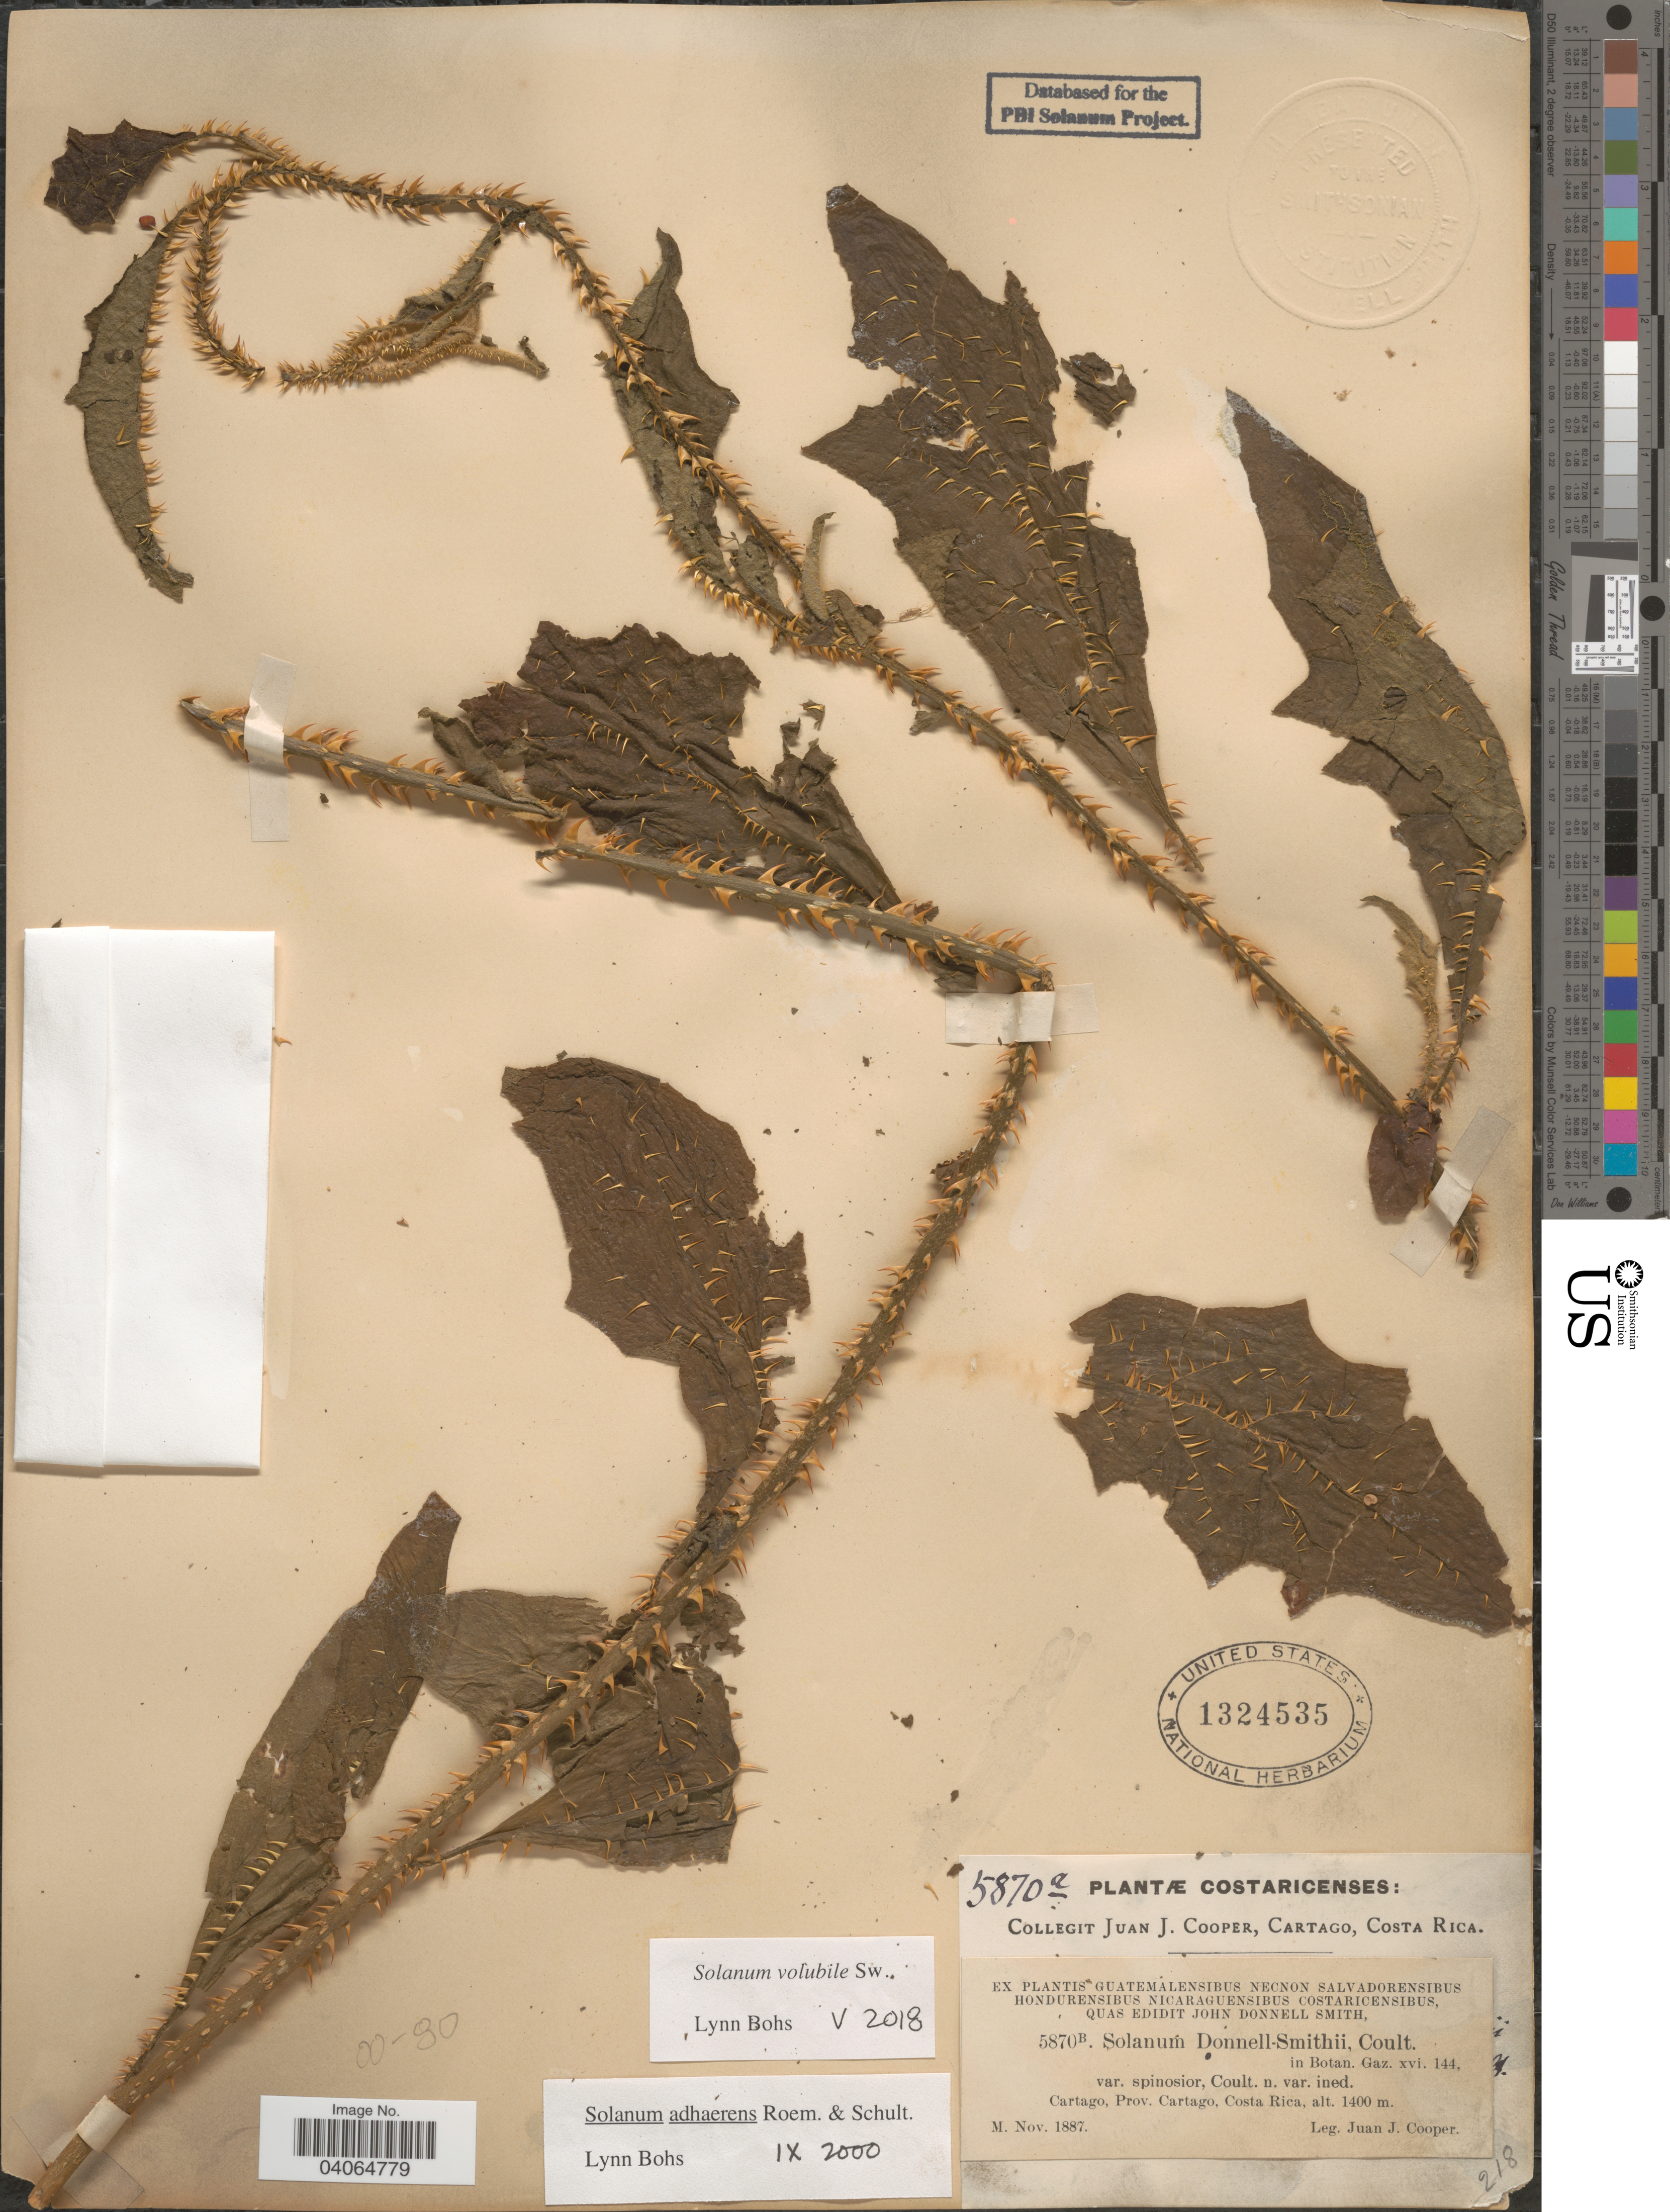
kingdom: Plantae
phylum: Tracheophyta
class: Magnoliopsida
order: Solanales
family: Solanaceae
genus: Solanum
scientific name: Solanum volubile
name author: Sw.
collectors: J. J. Cooper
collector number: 5870B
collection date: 1887-11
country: Costa Rica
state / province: Cartago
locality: Cartago.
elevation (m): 1400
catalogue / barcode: US 1324535